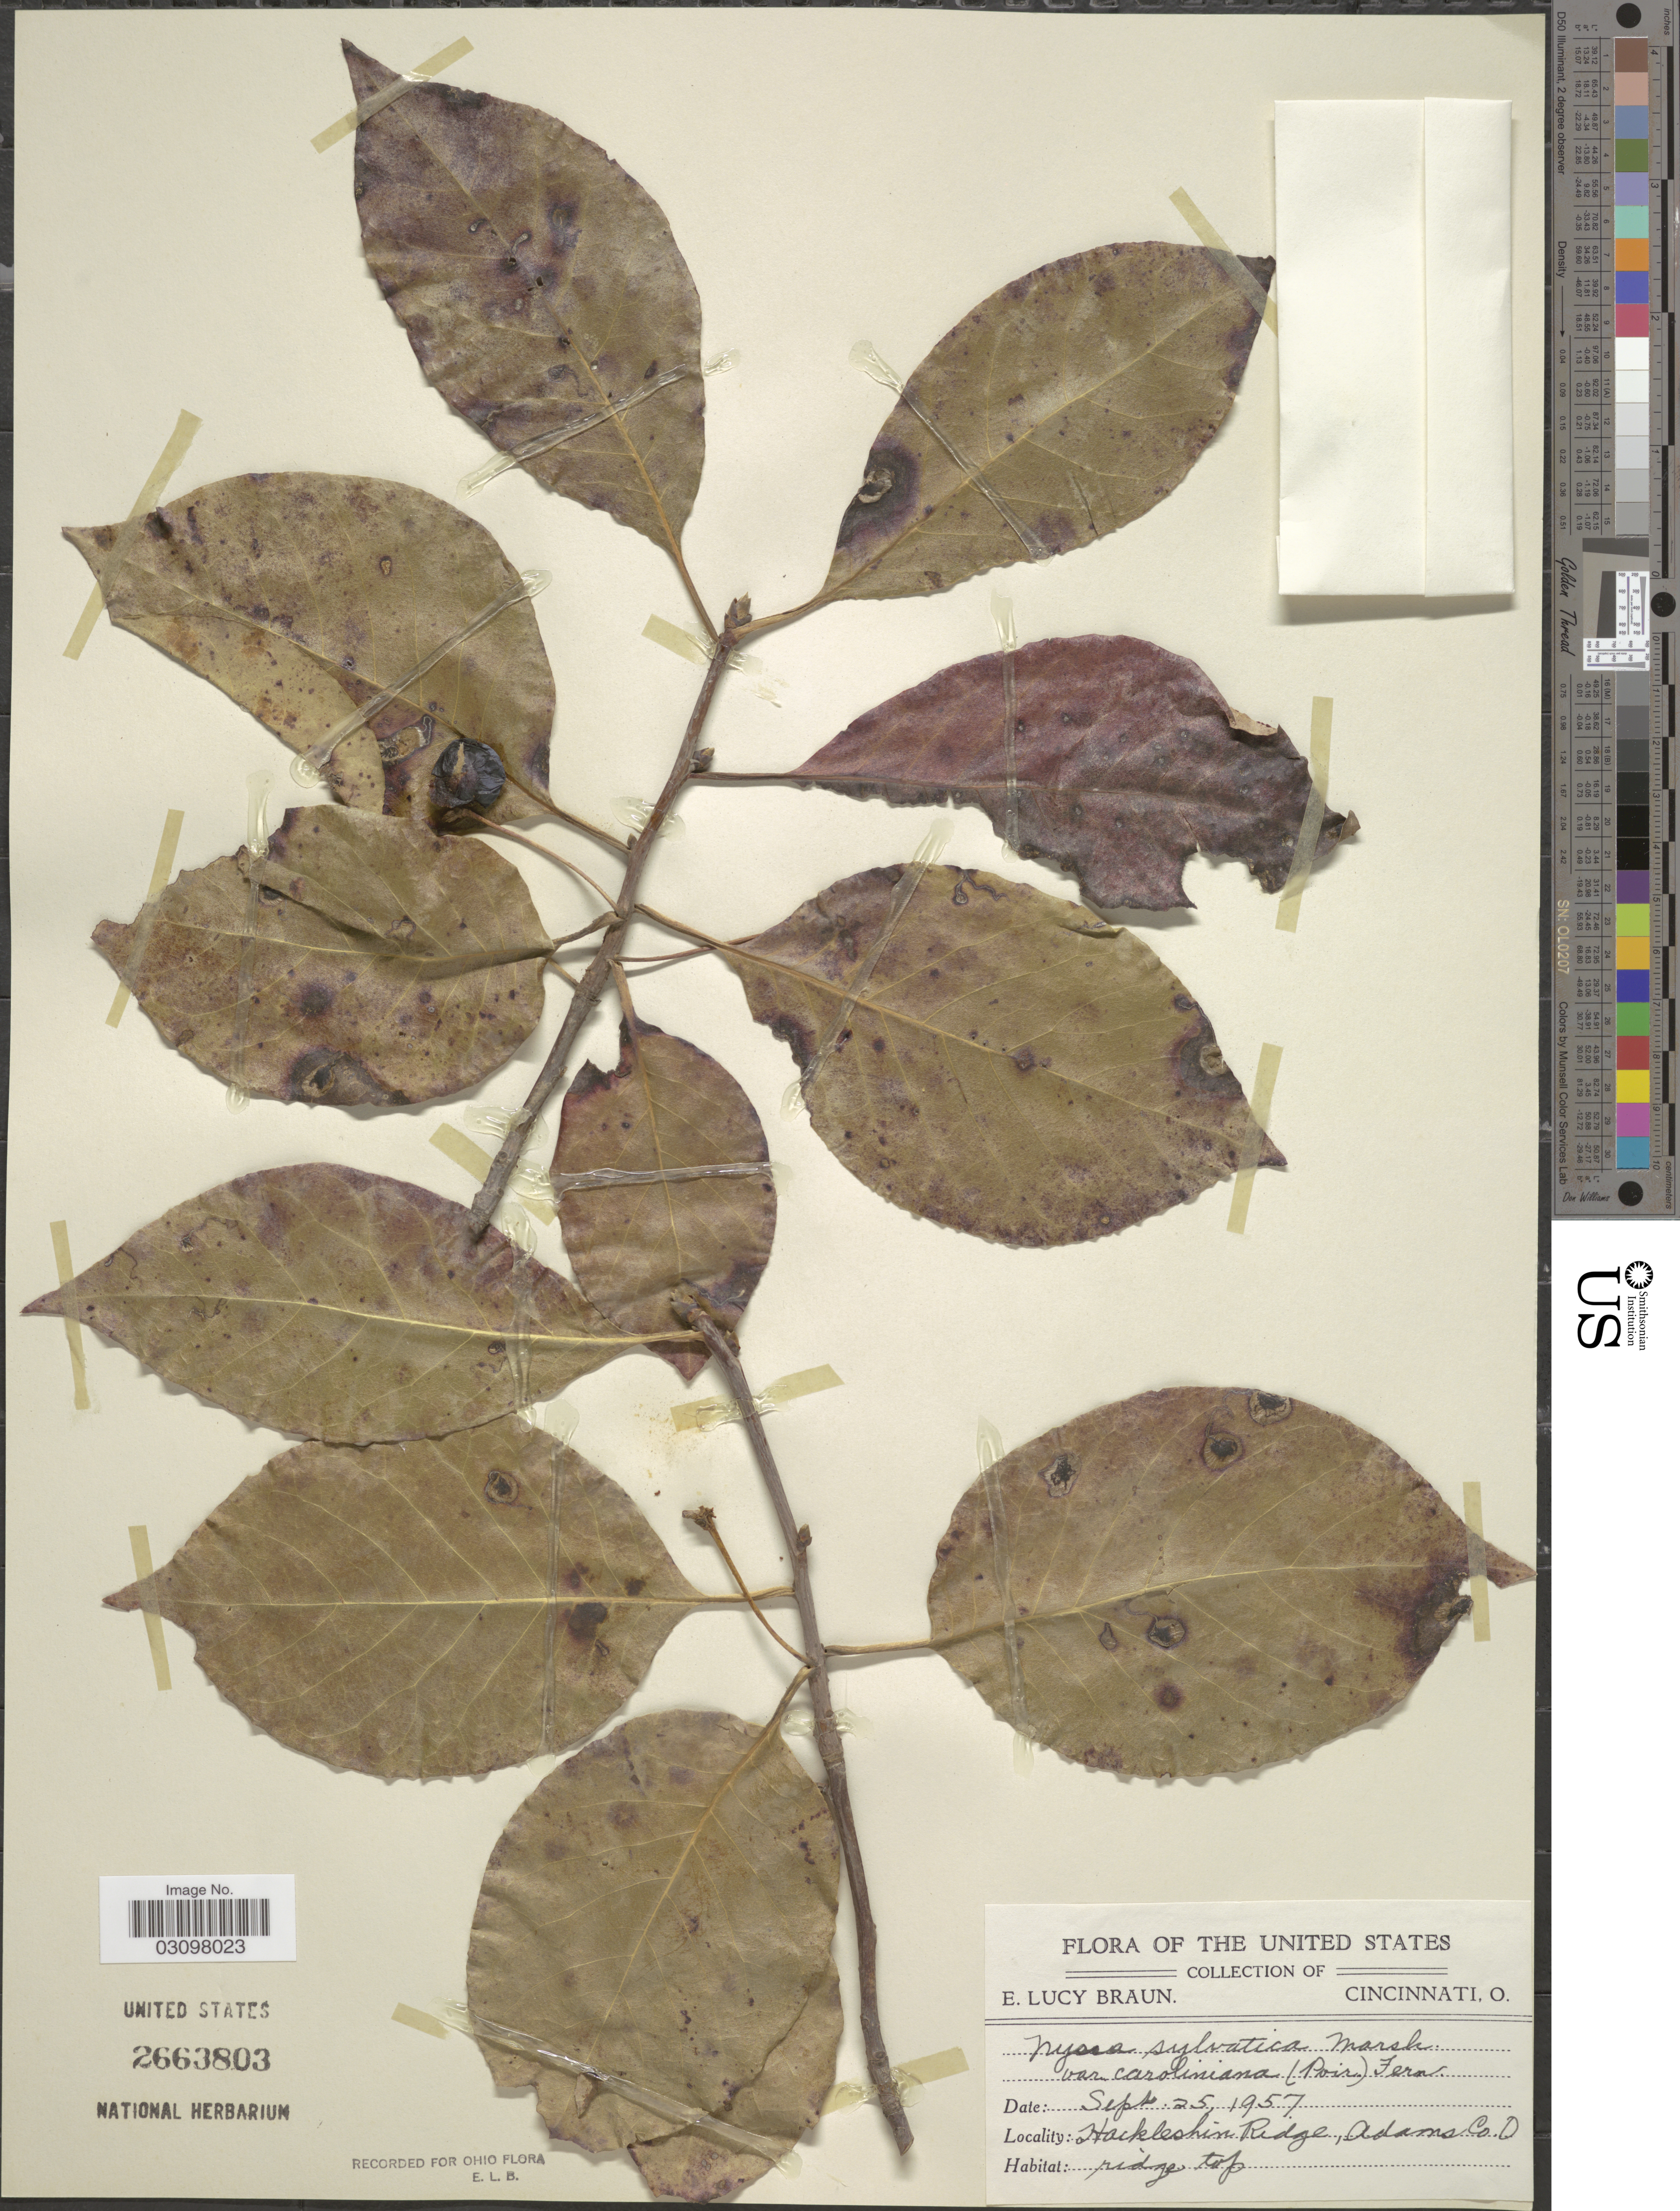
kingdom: Plantae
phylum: Tracheophyta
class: Magnoliopsida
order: Cornales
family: Nyssaceae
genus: Nyssa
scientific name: Nyssa sylvatica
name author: Marshall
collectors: E. L. Braun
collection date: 1957-09-25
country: United States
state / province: Ohio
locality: Hackleshin Ridge, Adams Co. O.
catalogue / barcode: US 2663803